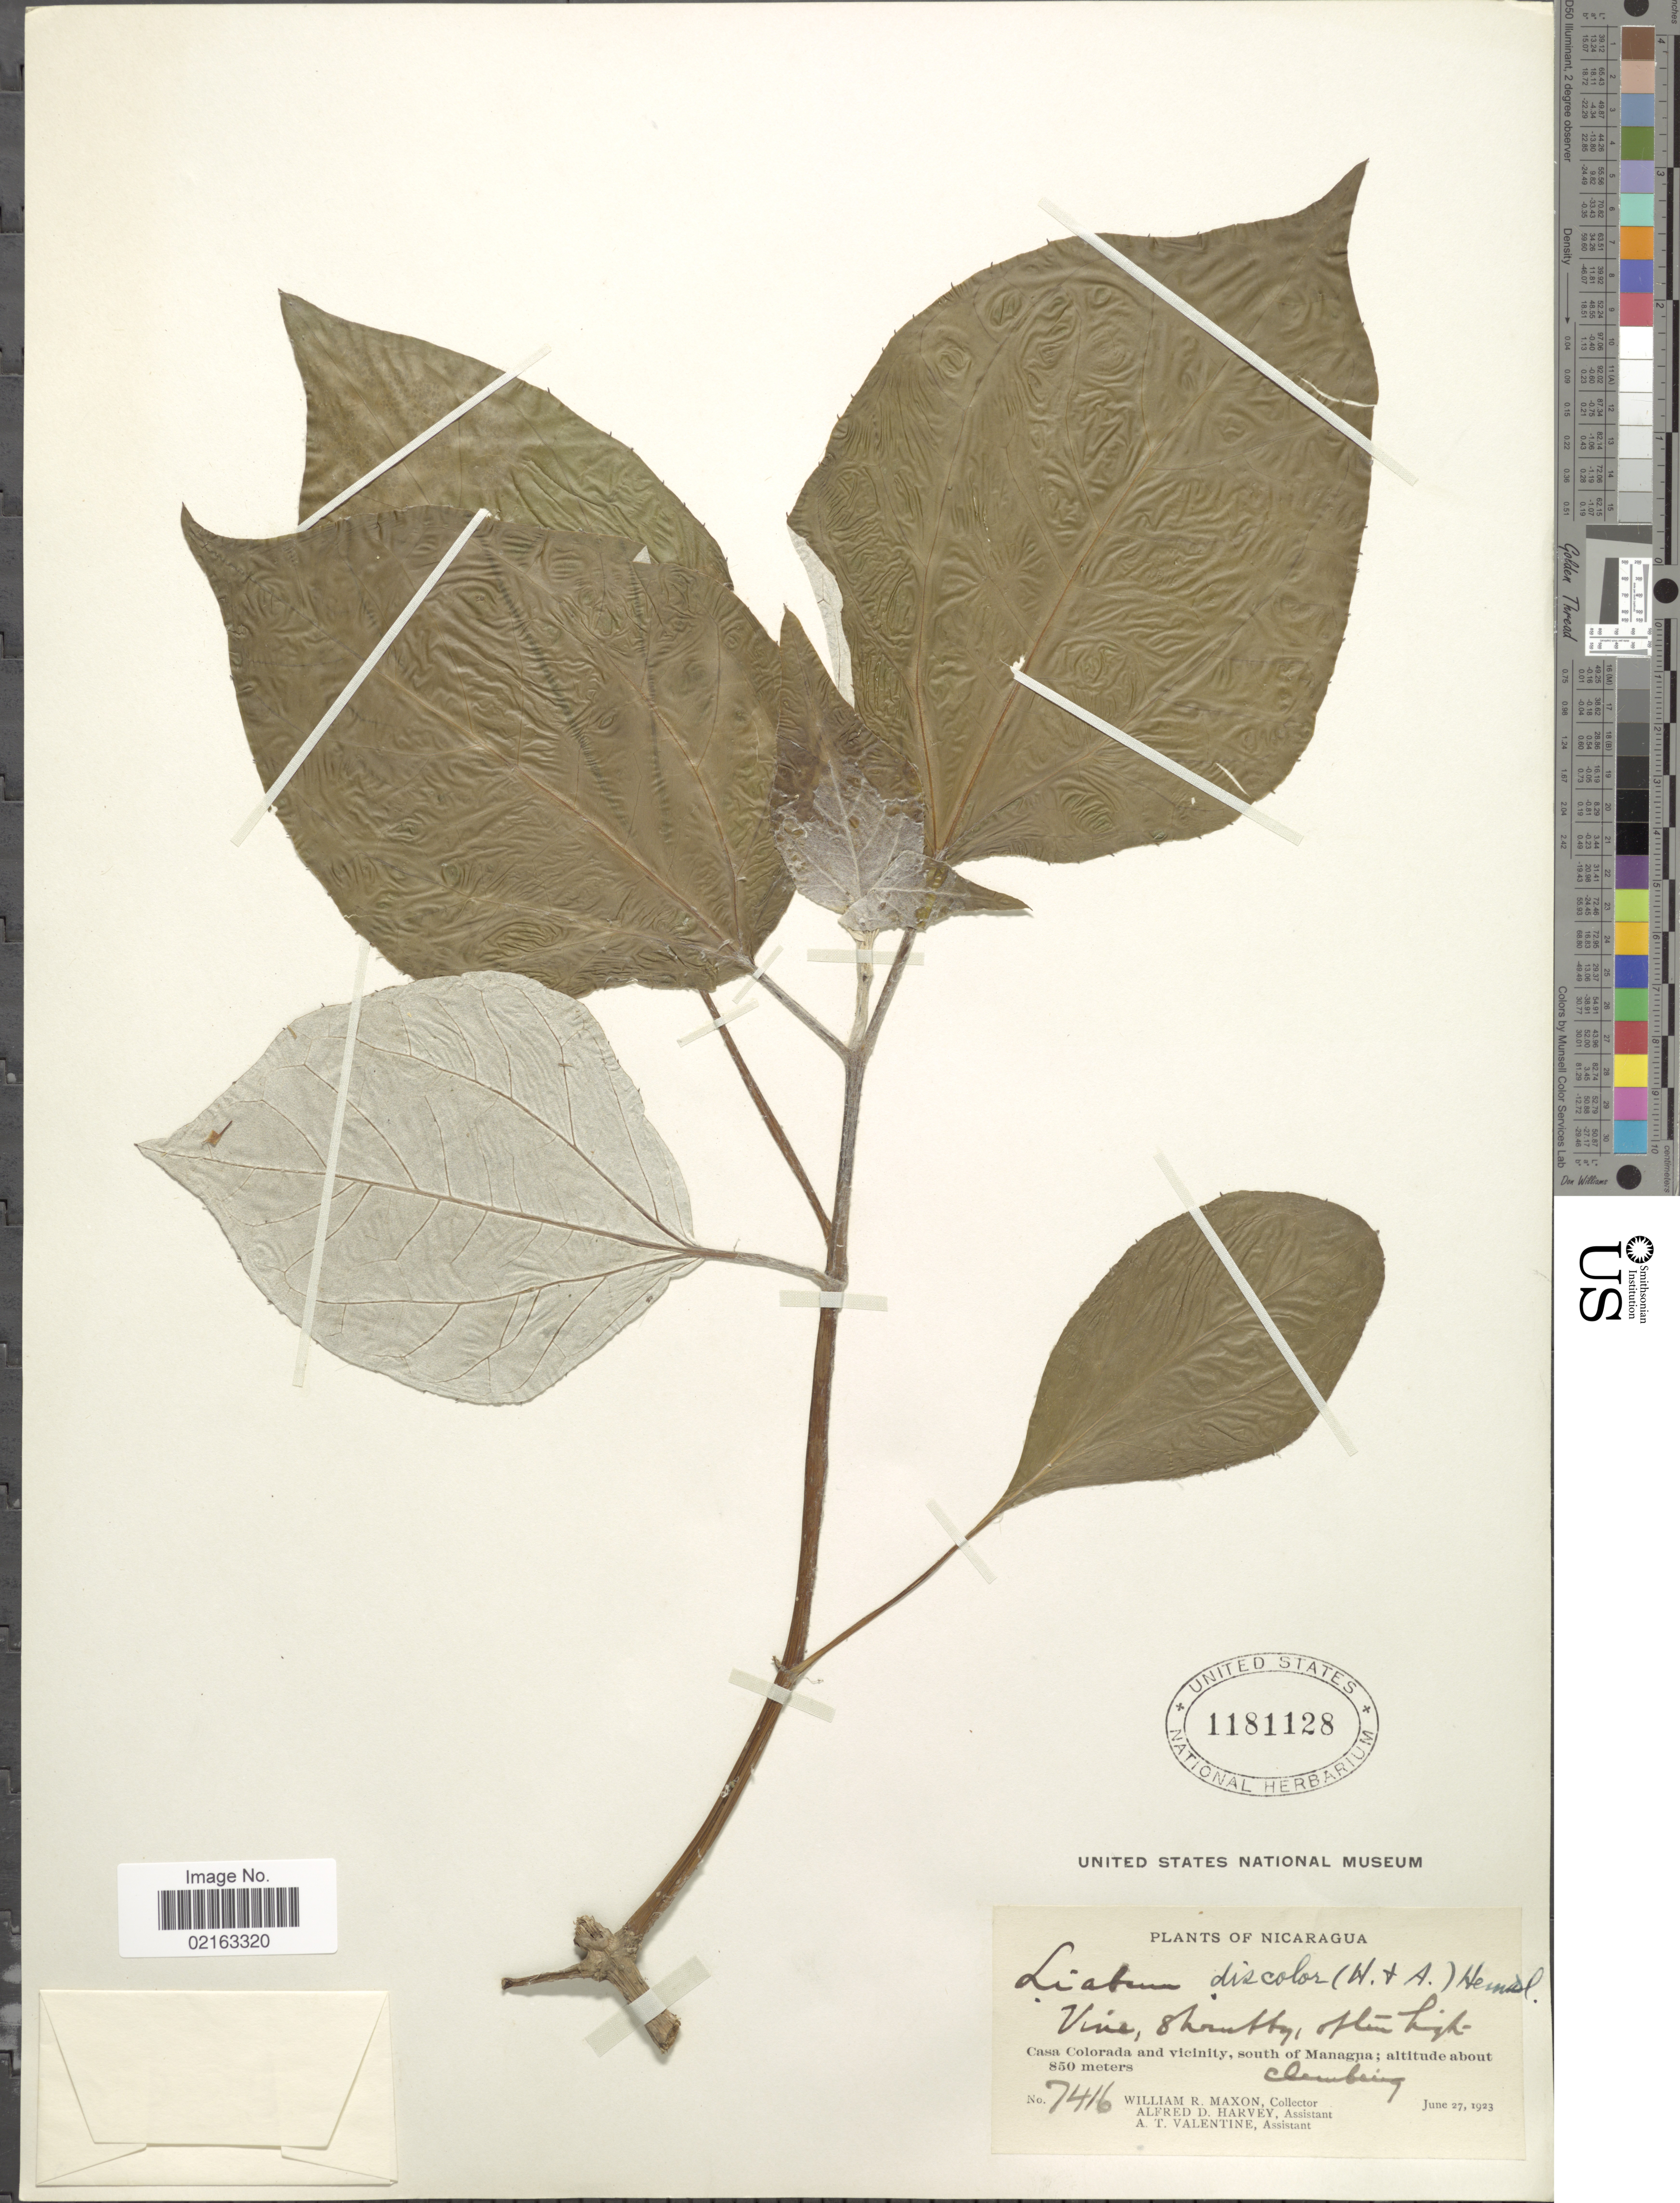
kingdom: Plantae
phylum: Tracheophyta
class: Magnoliopsida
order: Asterales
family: Asteraceae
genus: Sinclairia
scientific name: Sinclairia discolor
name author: Hook. & Arn.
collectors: W. R. Maxon, A. D. Harvey & A. Valentine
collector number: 7416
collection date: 1923-06-27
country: Nicaragua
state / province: Managua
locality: Casa Colorada and vicinity, south of Managua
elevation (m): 850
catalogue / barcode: US 1181128